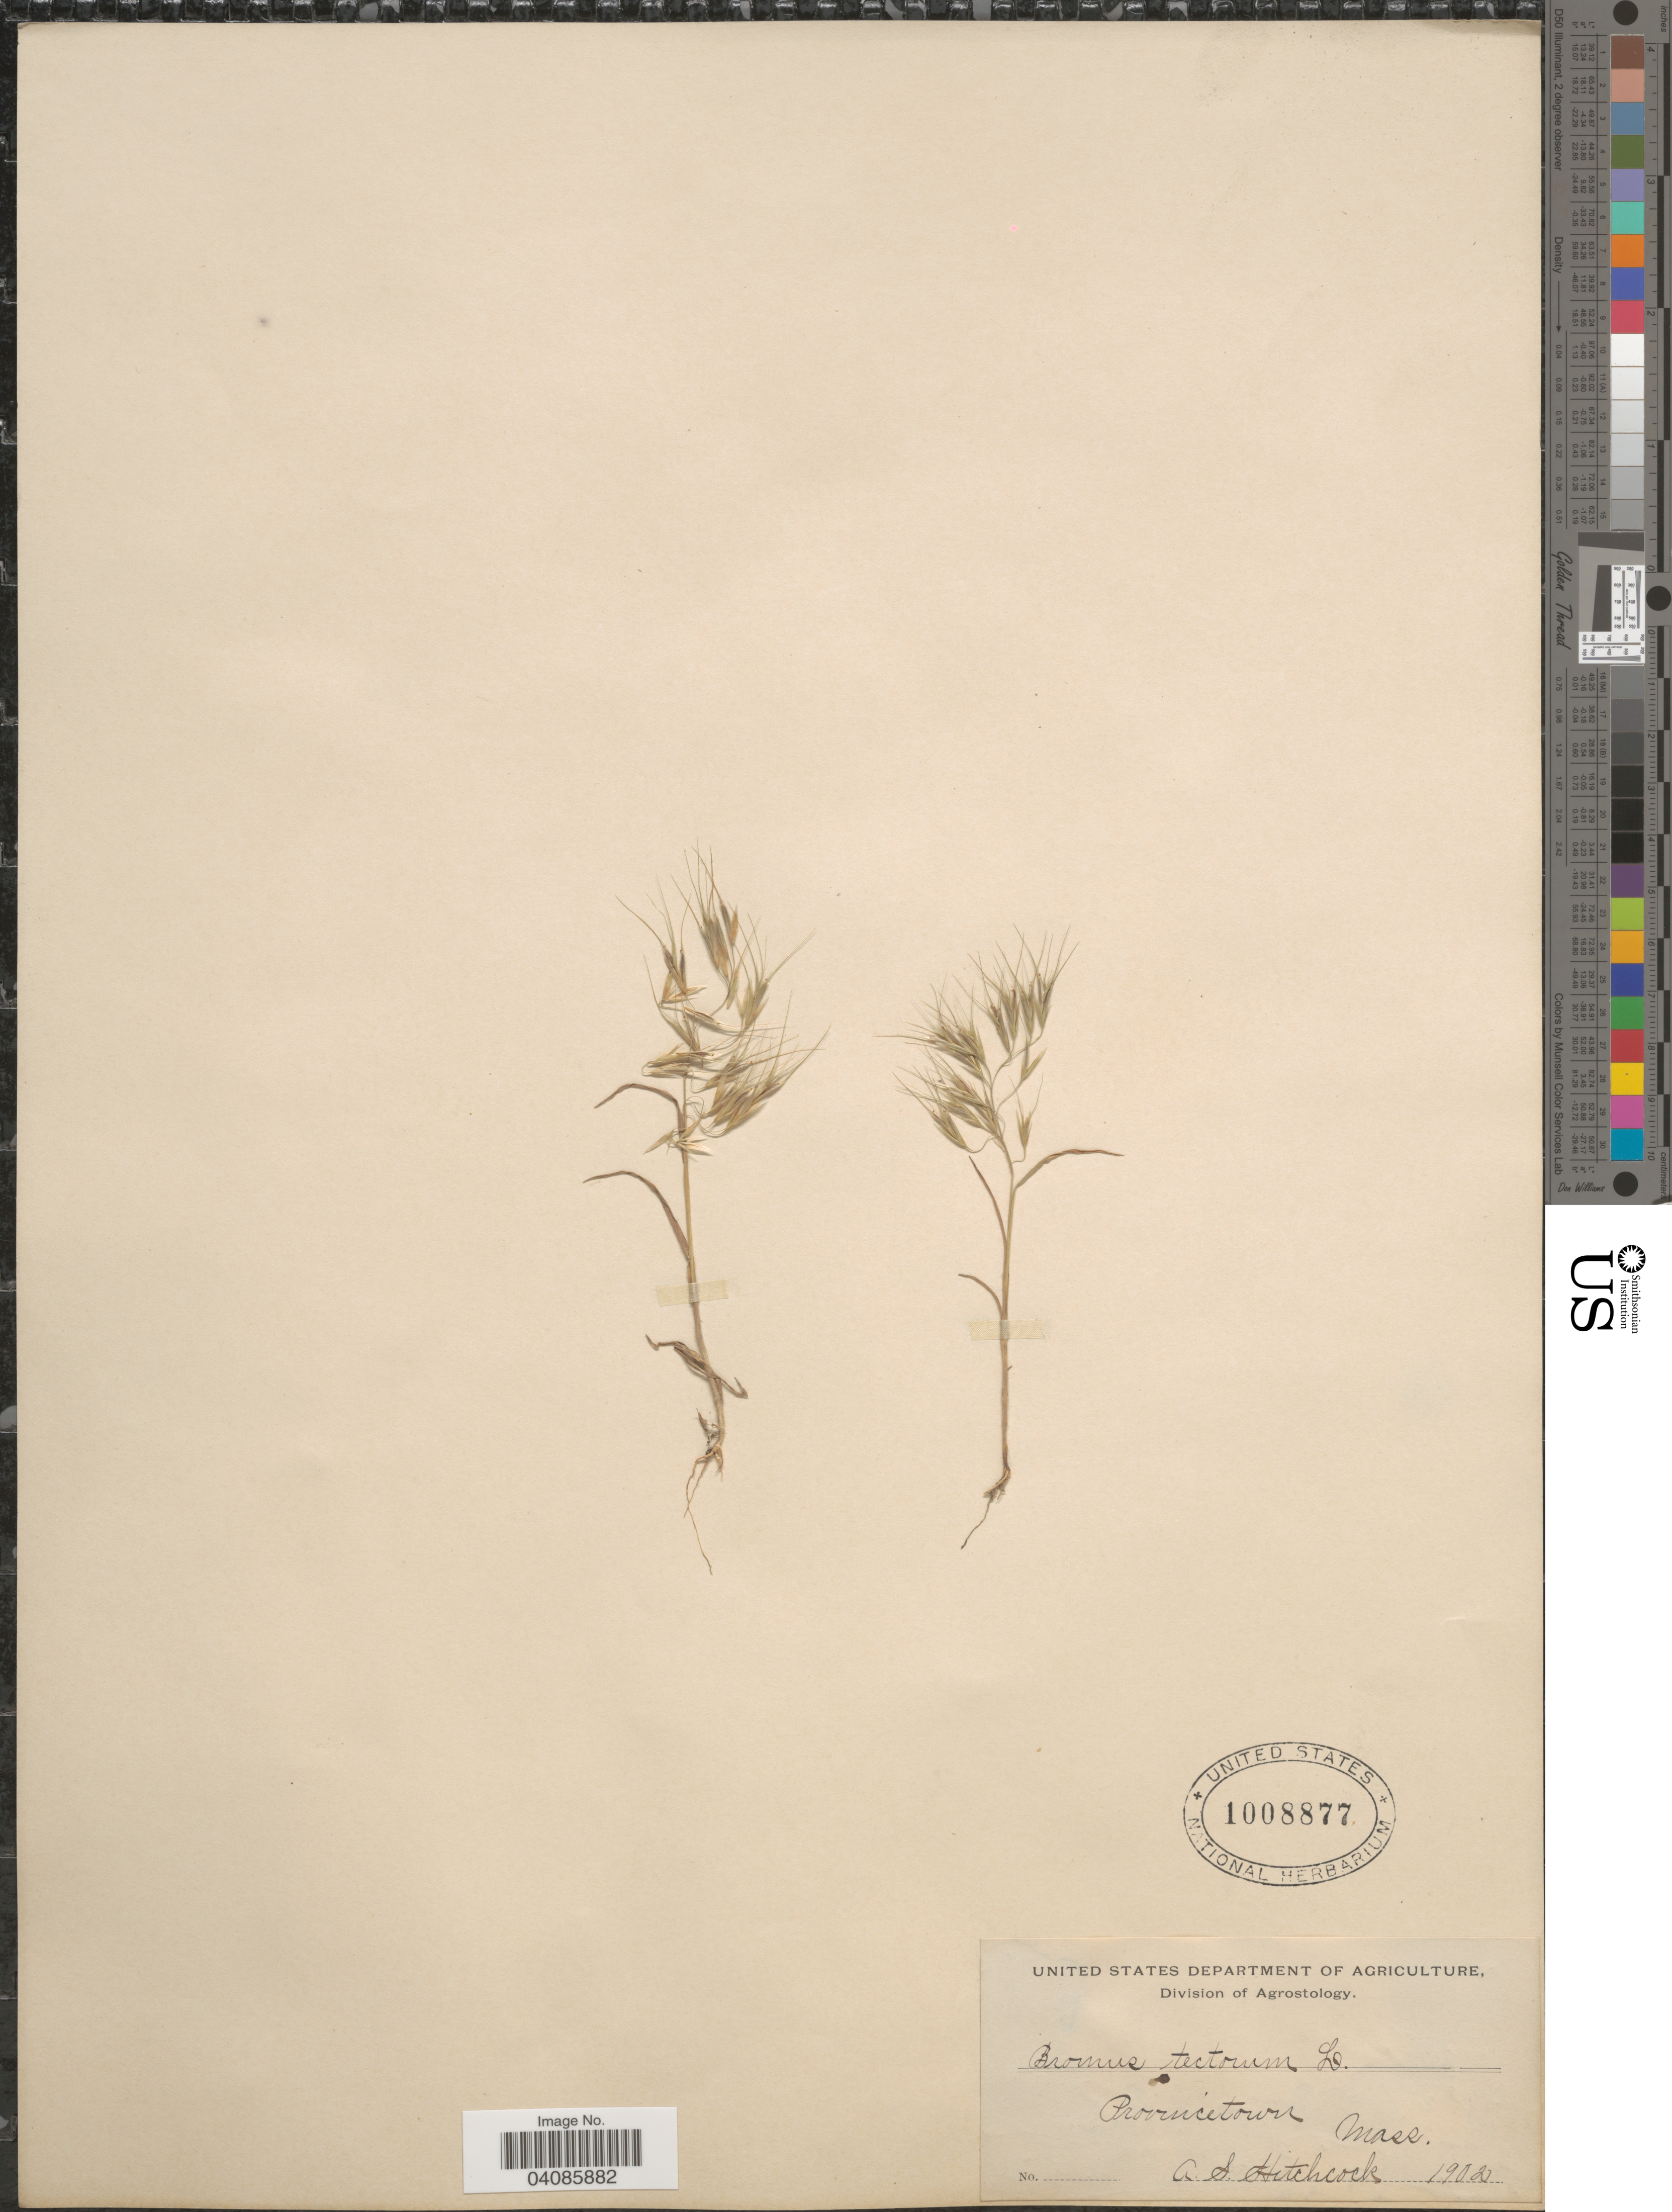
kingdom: Plantae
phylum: Tracheophyta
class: Liliopsida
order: Poales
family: Poaceae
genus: Bromus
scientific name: Bromus tectorum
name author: L.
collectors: A. S. Hitchcock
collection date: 1902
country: United States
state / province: Massachusetts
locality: Provincetown.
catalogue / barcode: US 1008877